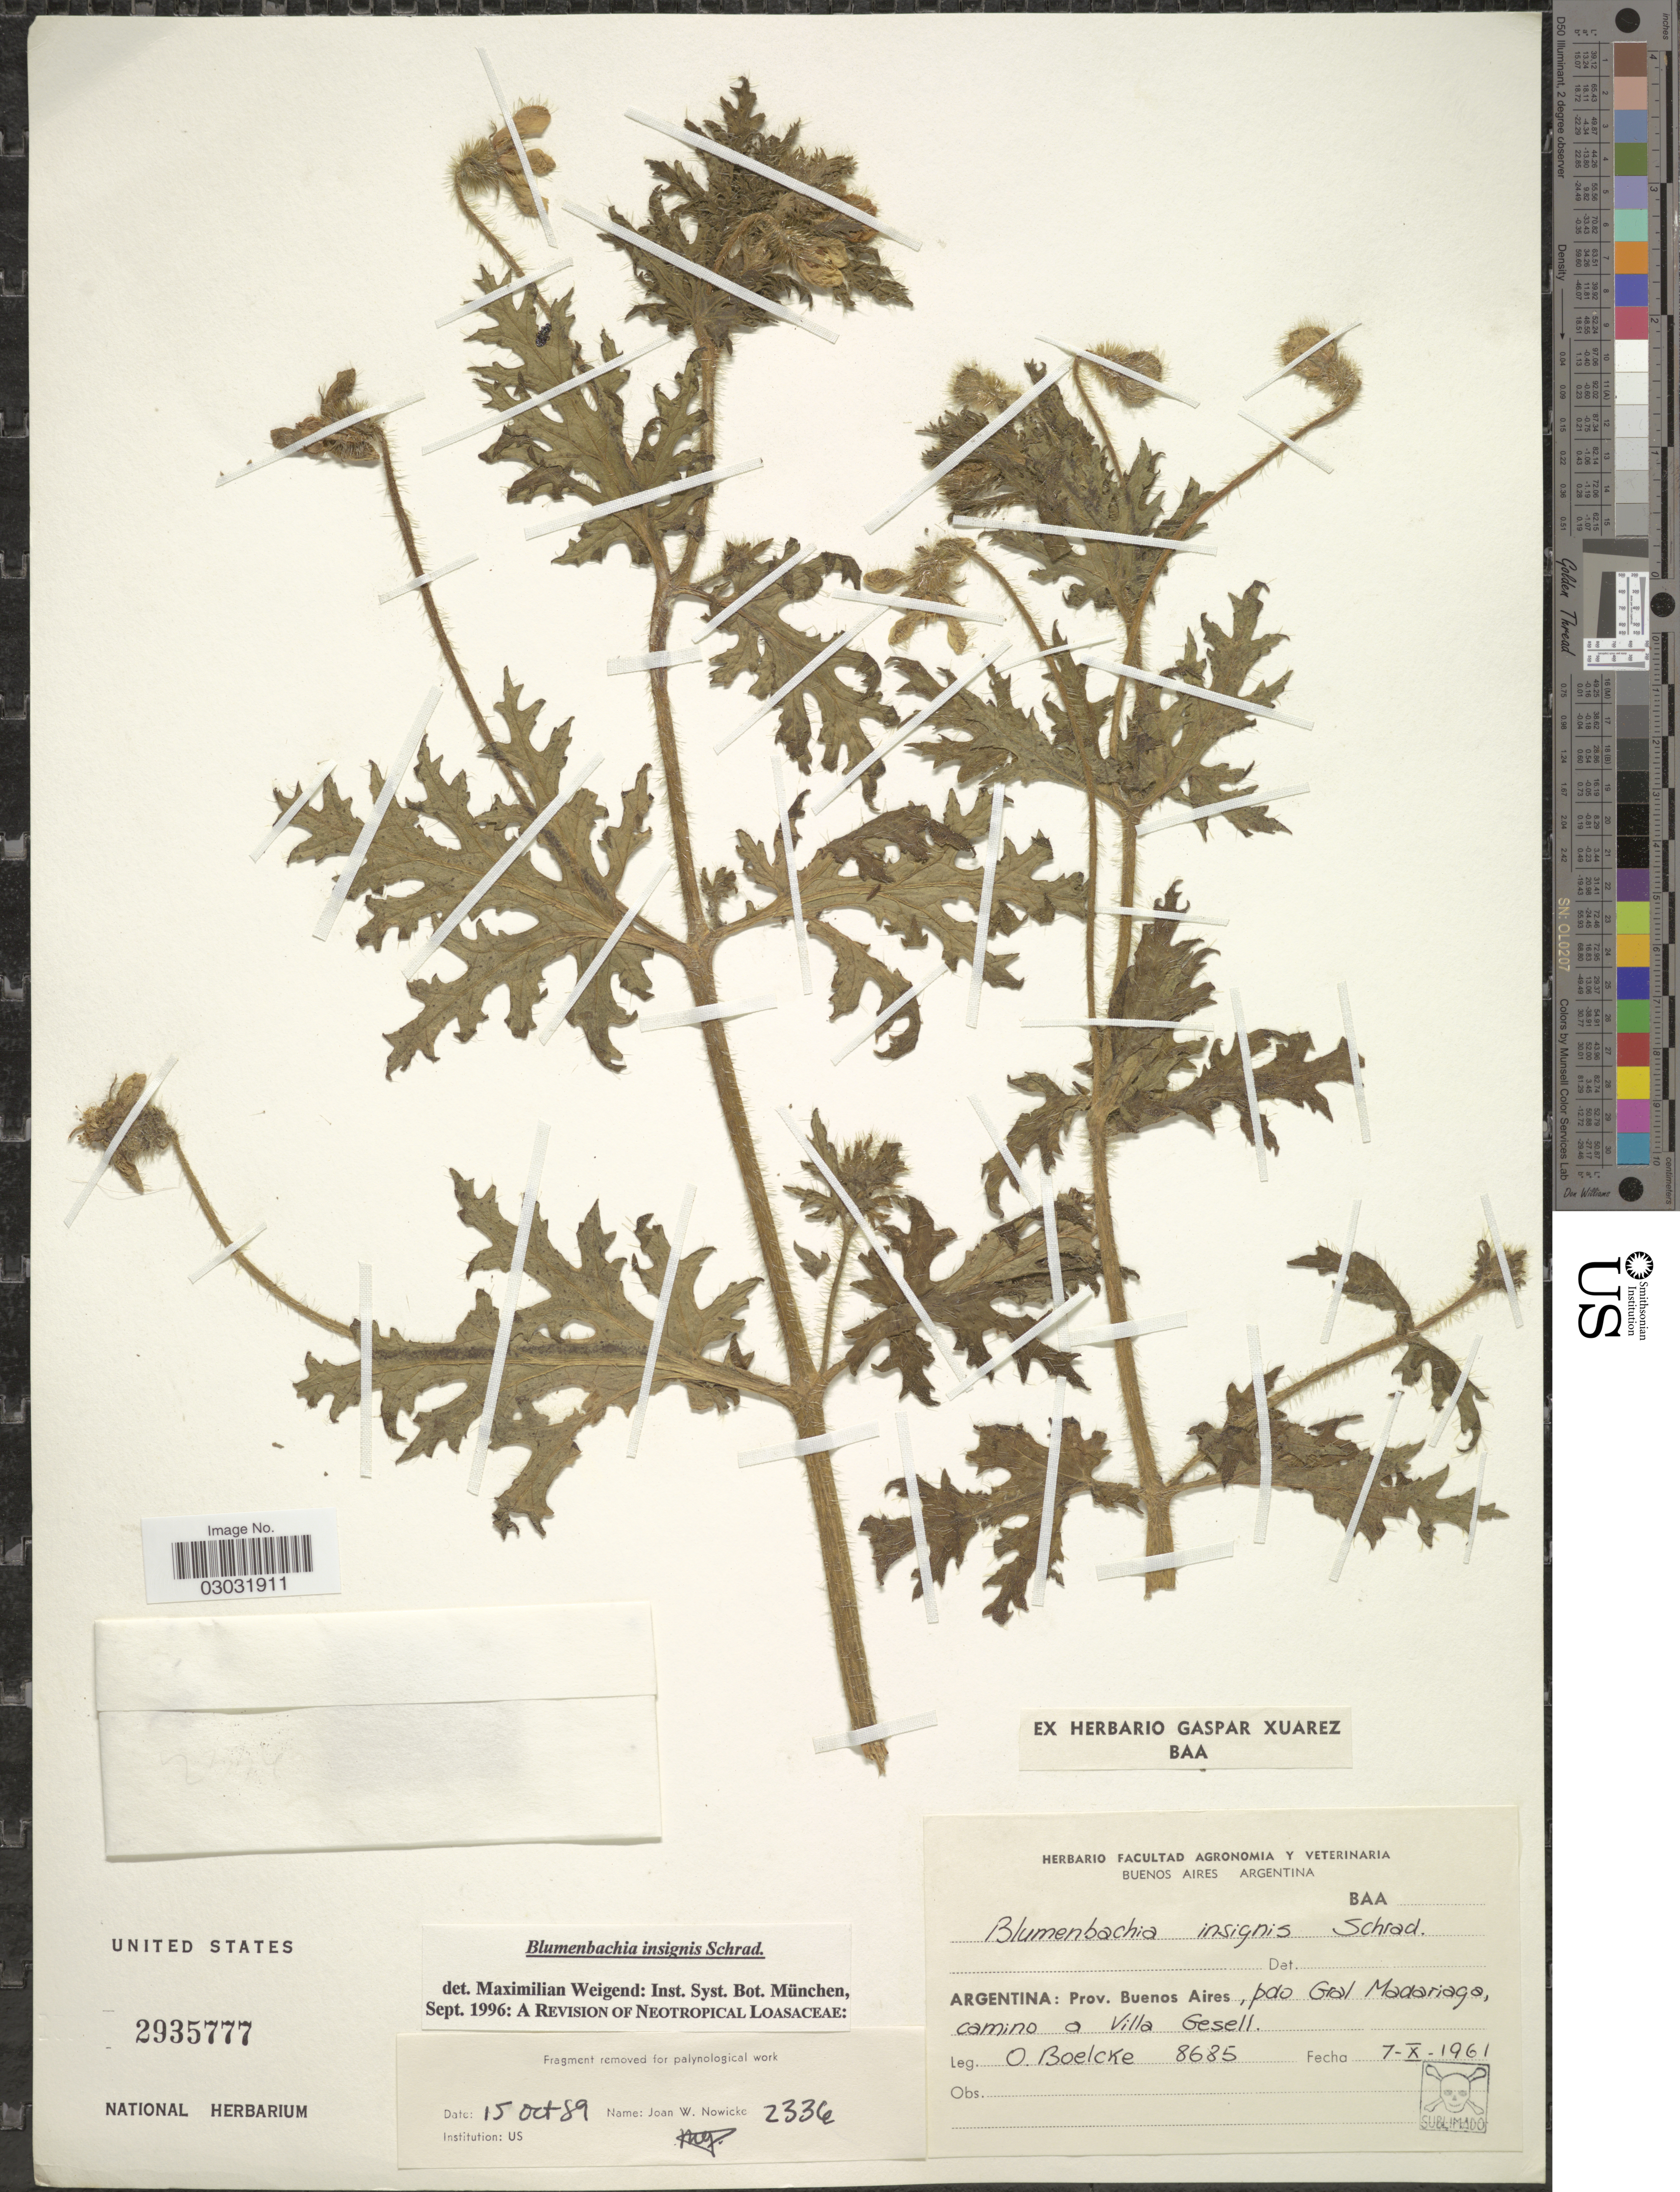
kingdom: Plantae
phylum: Tracheophyta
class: Magnoliopsida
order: Cornales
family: Loasaceae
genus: Blumenbachia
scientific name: Blumenbachia insignis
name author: Schrad.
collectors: O. Boelcke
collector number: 8685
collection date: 1961-10-07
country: Argentina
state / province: Buenos Aires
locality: Pdo Gral Madariaga, camino a Villa Gesell.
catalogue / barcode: US 2935777